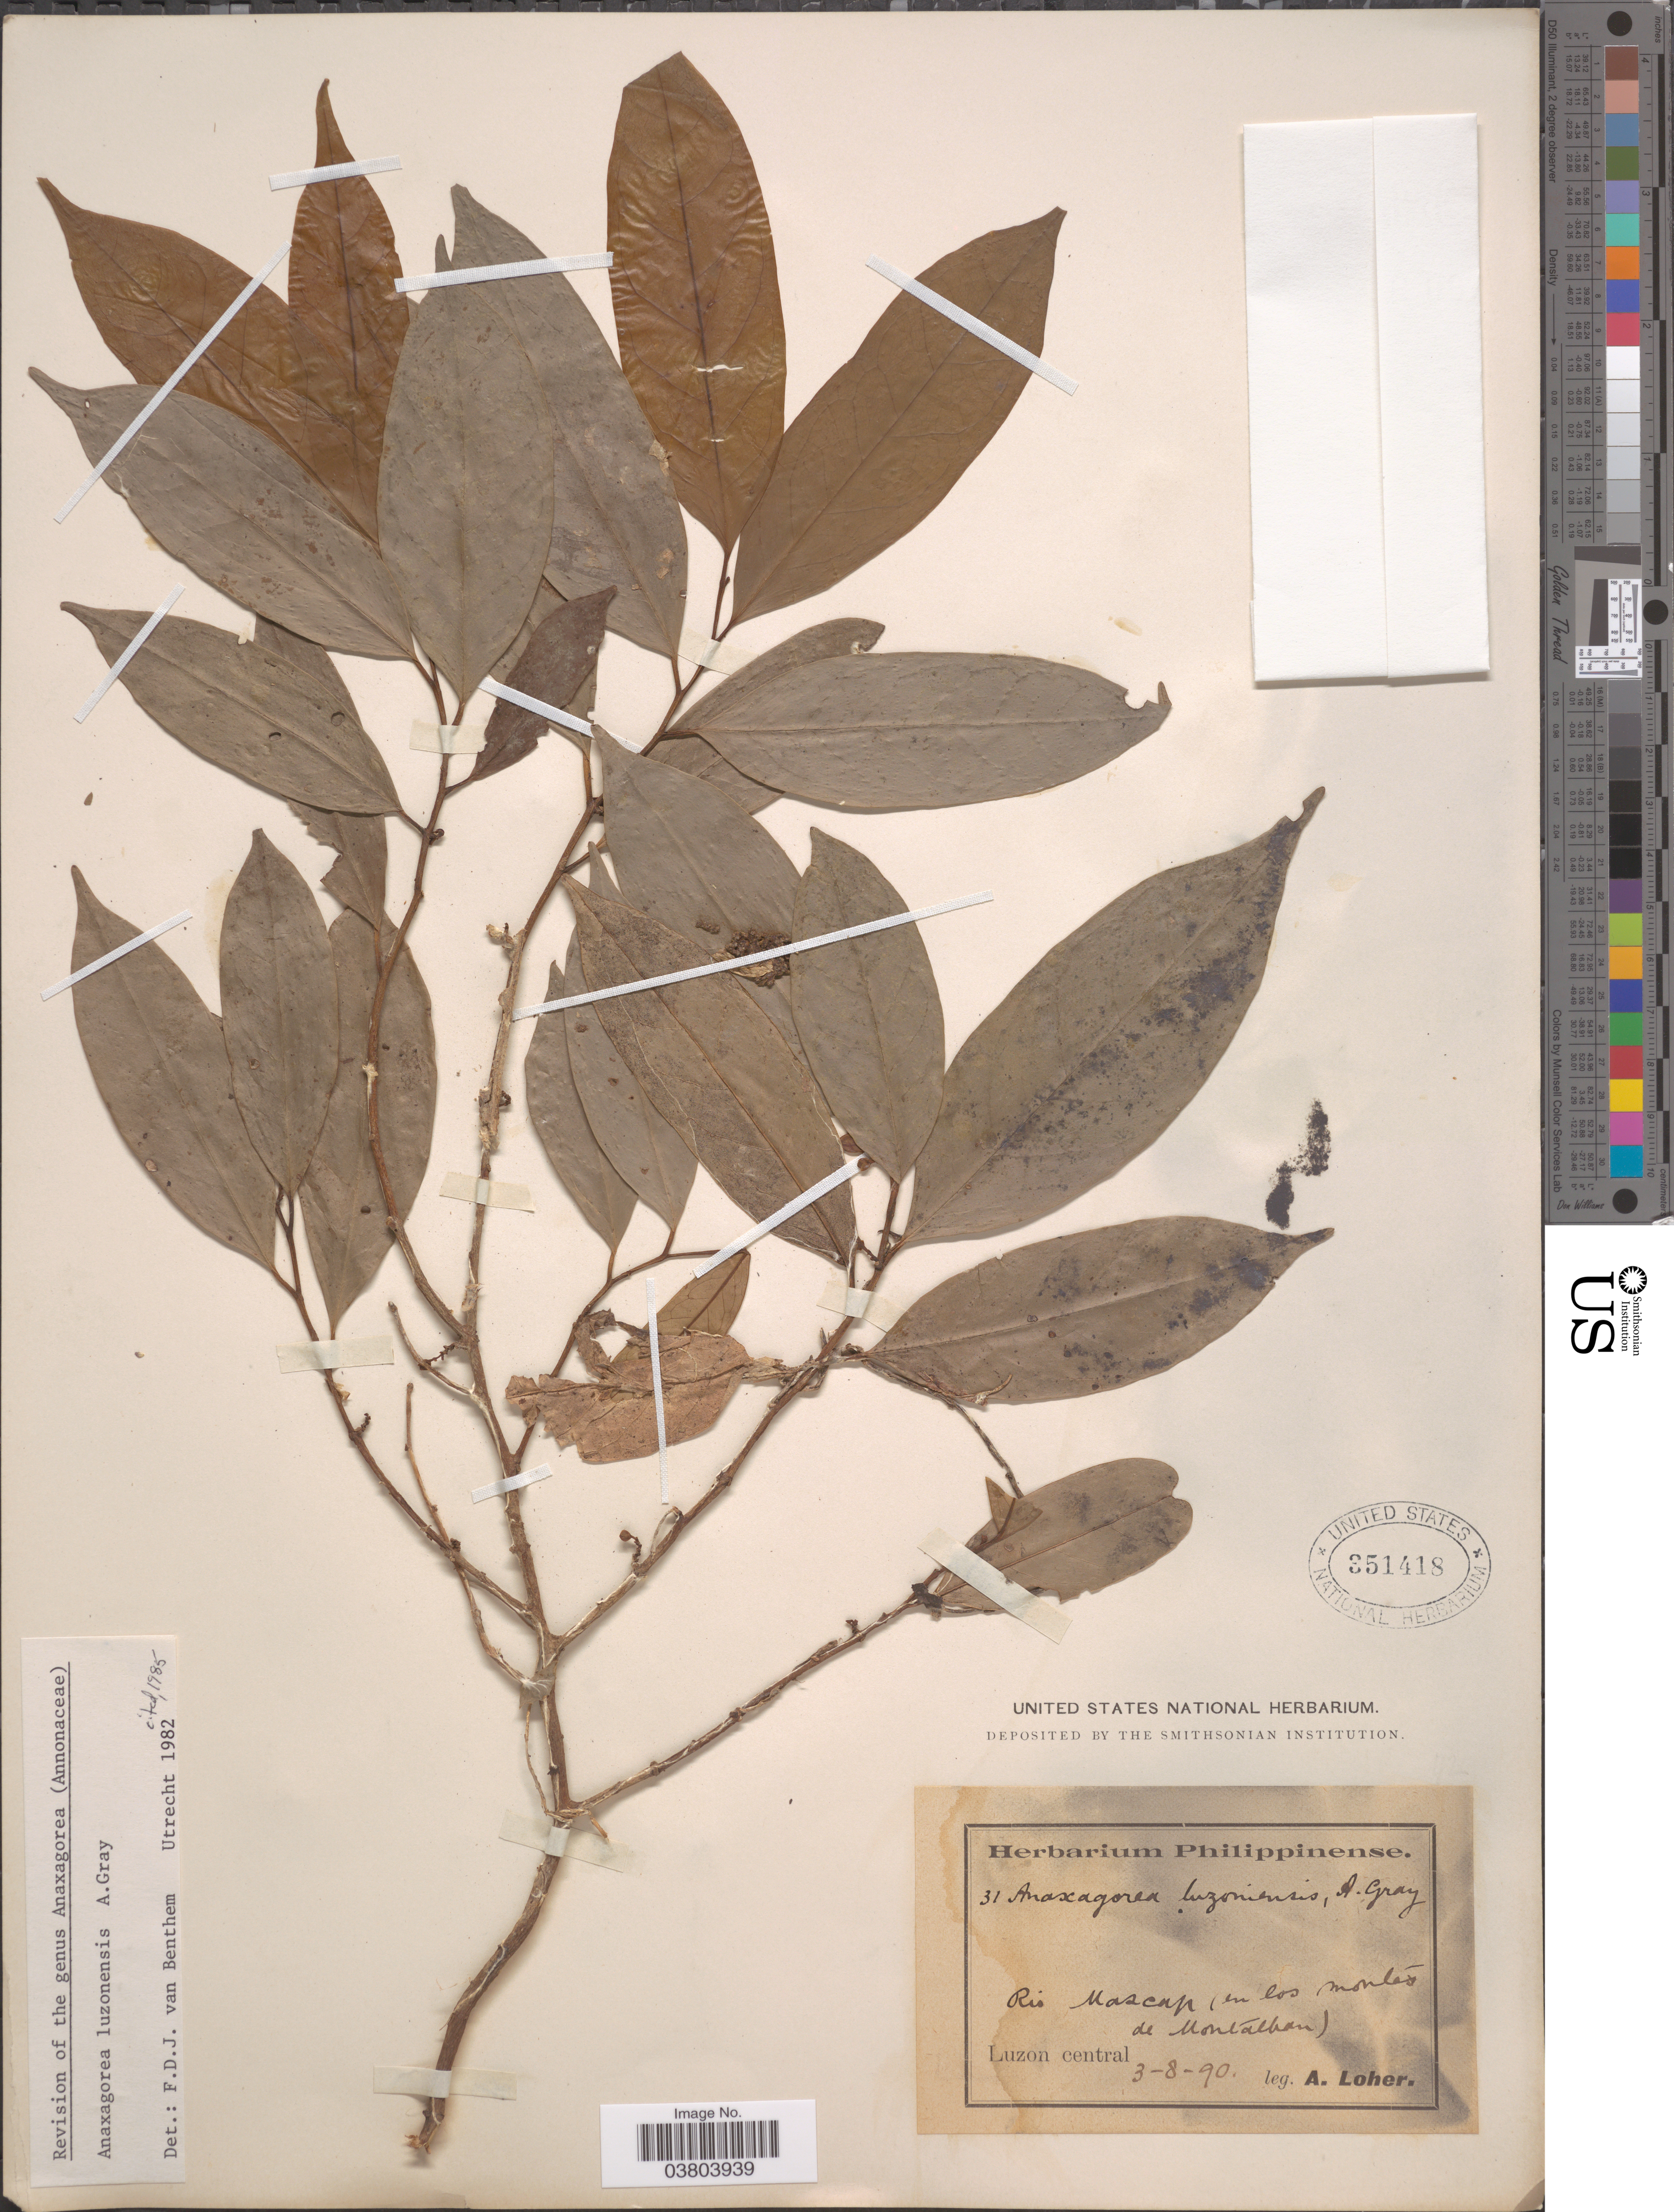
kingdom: Plantae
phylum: Tracheophyta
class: Magnoliopsida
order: Magnoliales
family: Annonaceae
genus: Anaxagorea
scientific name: Anaxagorea luzonensis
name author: A. Gray in Wilkes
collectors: A. Loher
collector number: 31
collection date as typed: Transcribed d/m/y: 3/8/90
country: Philippines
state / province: Central Luzon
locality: Rio Mascap (en los montés de Montalban). Luzon Central.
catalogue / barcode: US 351418